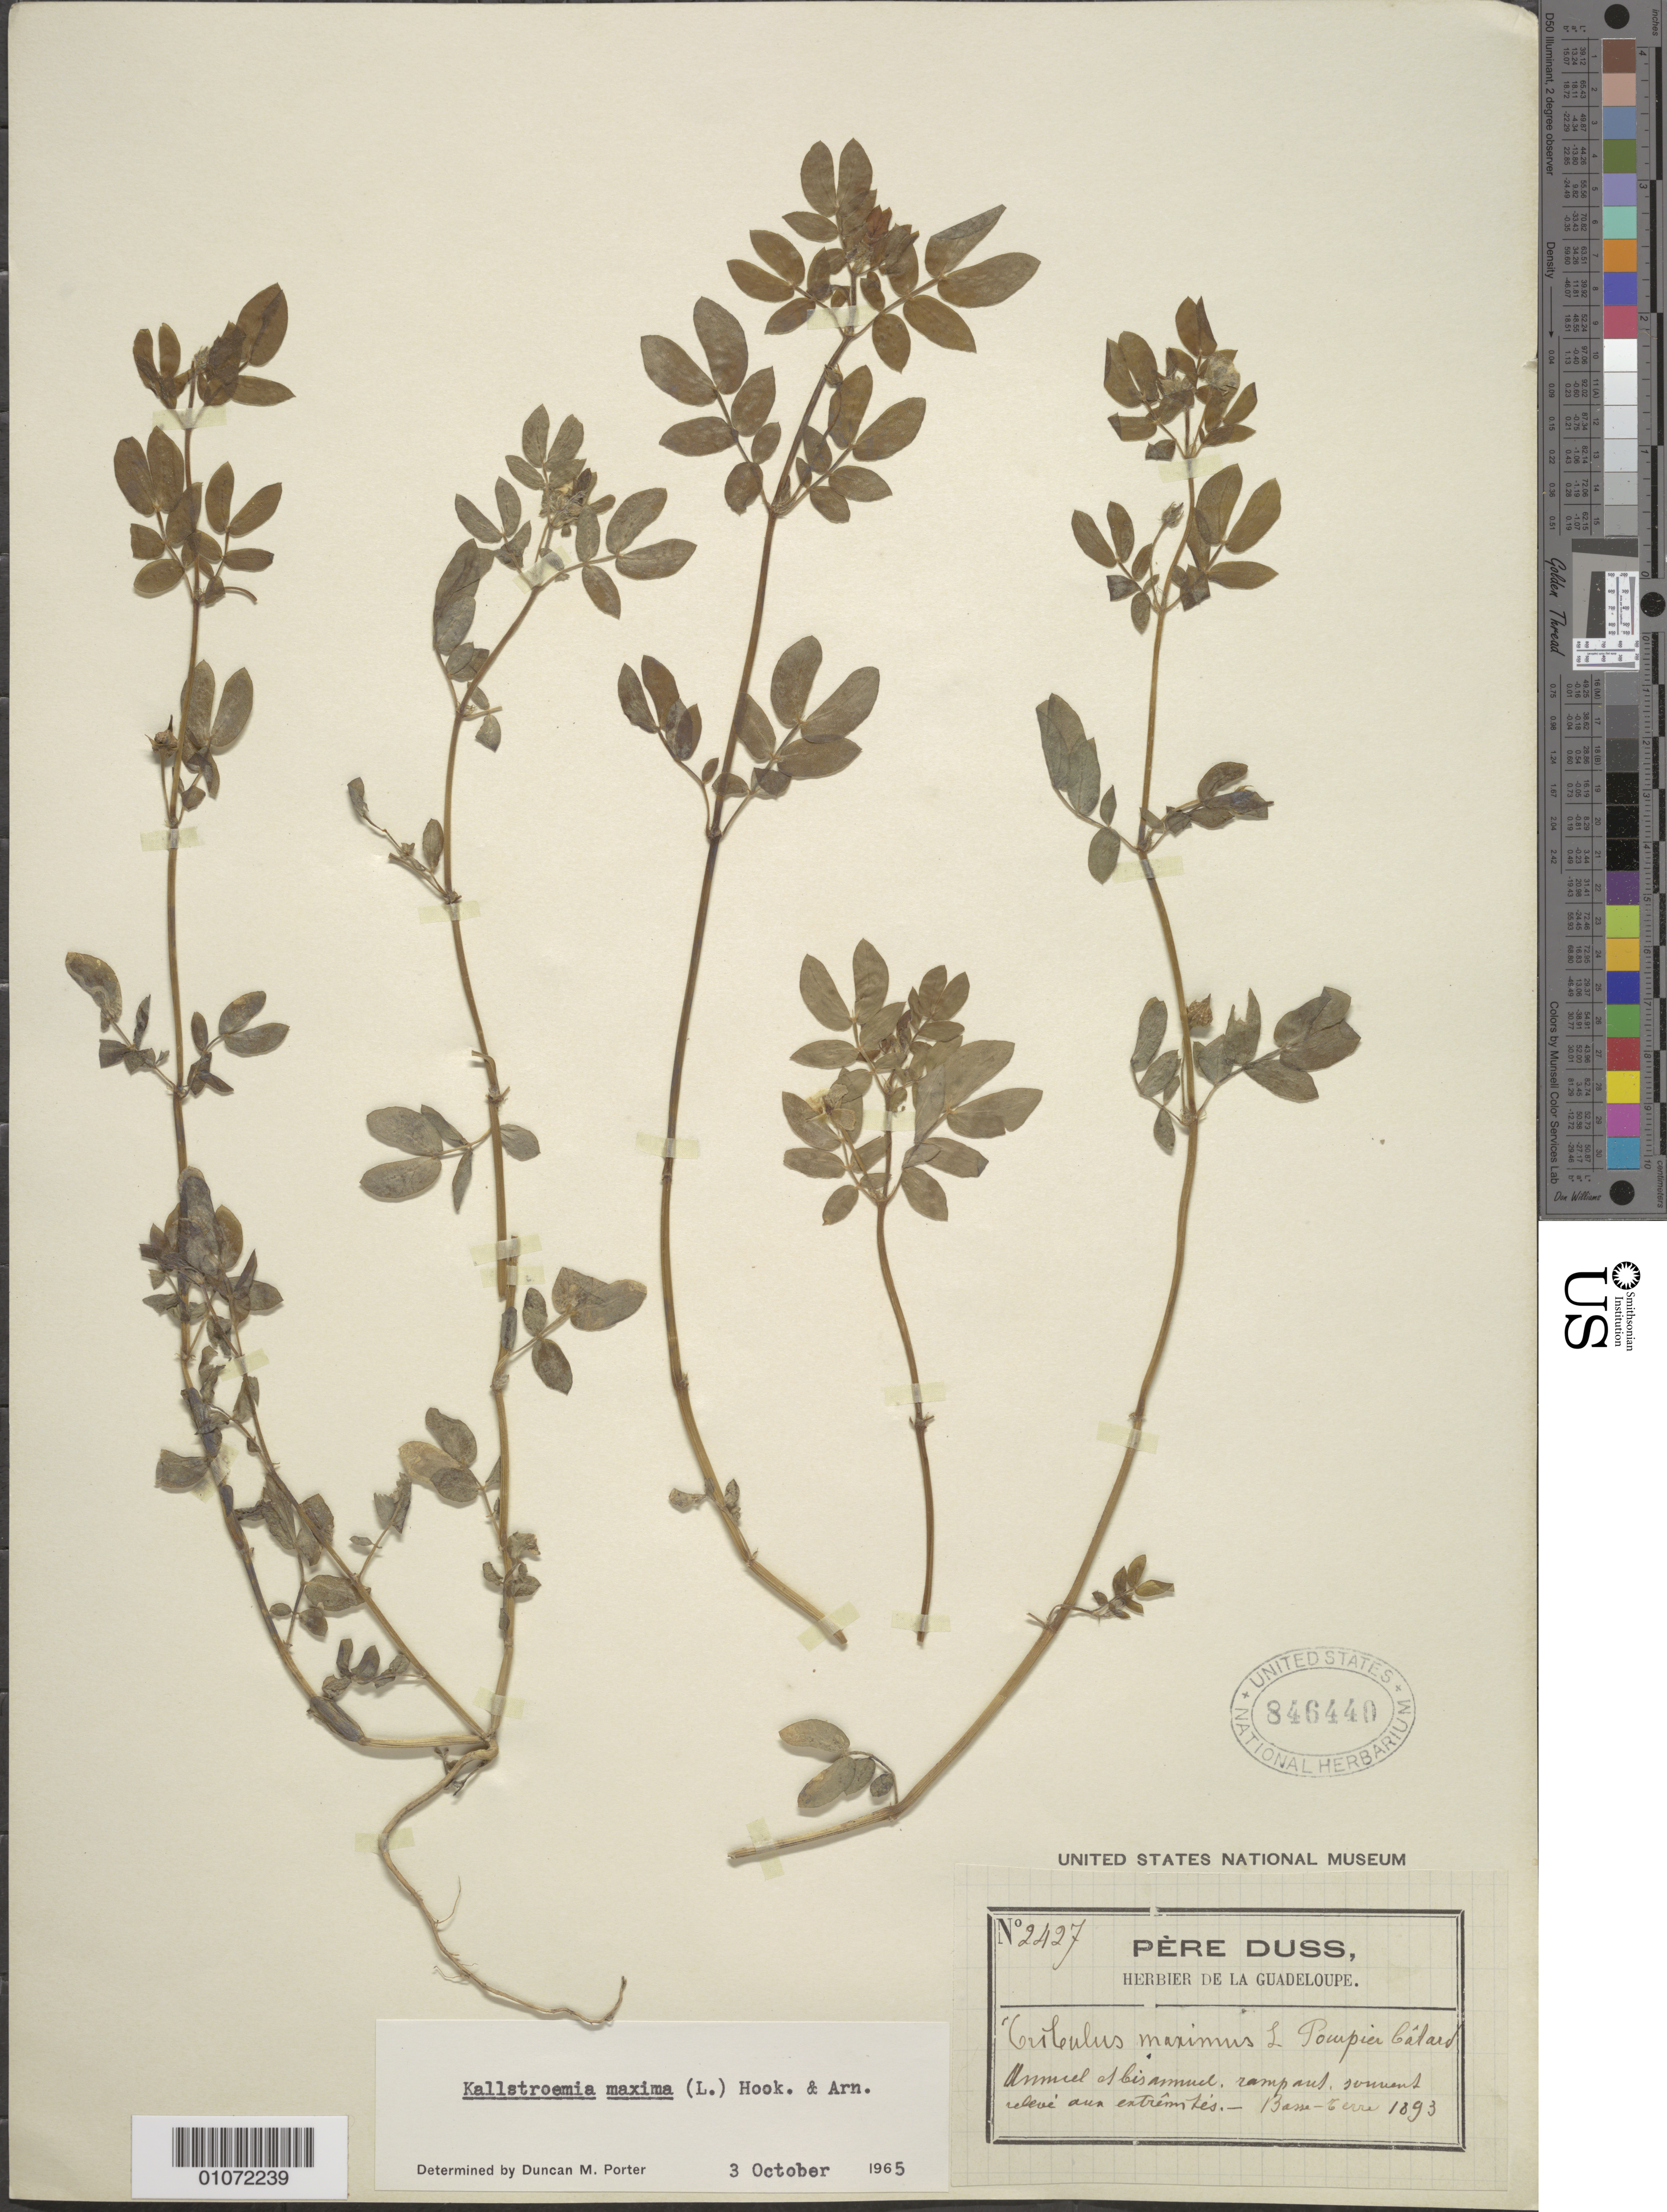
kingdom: Plantae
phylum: Tracheophyta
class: Magnoliopsida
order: Zygophyllales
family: Zygophyllaceae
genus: Kallstroemia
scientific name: Kallstroemia maxima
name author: (L.) Hook. & Arn.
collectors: Père Duss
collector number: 2427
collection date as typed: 1893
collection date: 1893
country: Guadeloupe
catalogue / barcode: US 846440